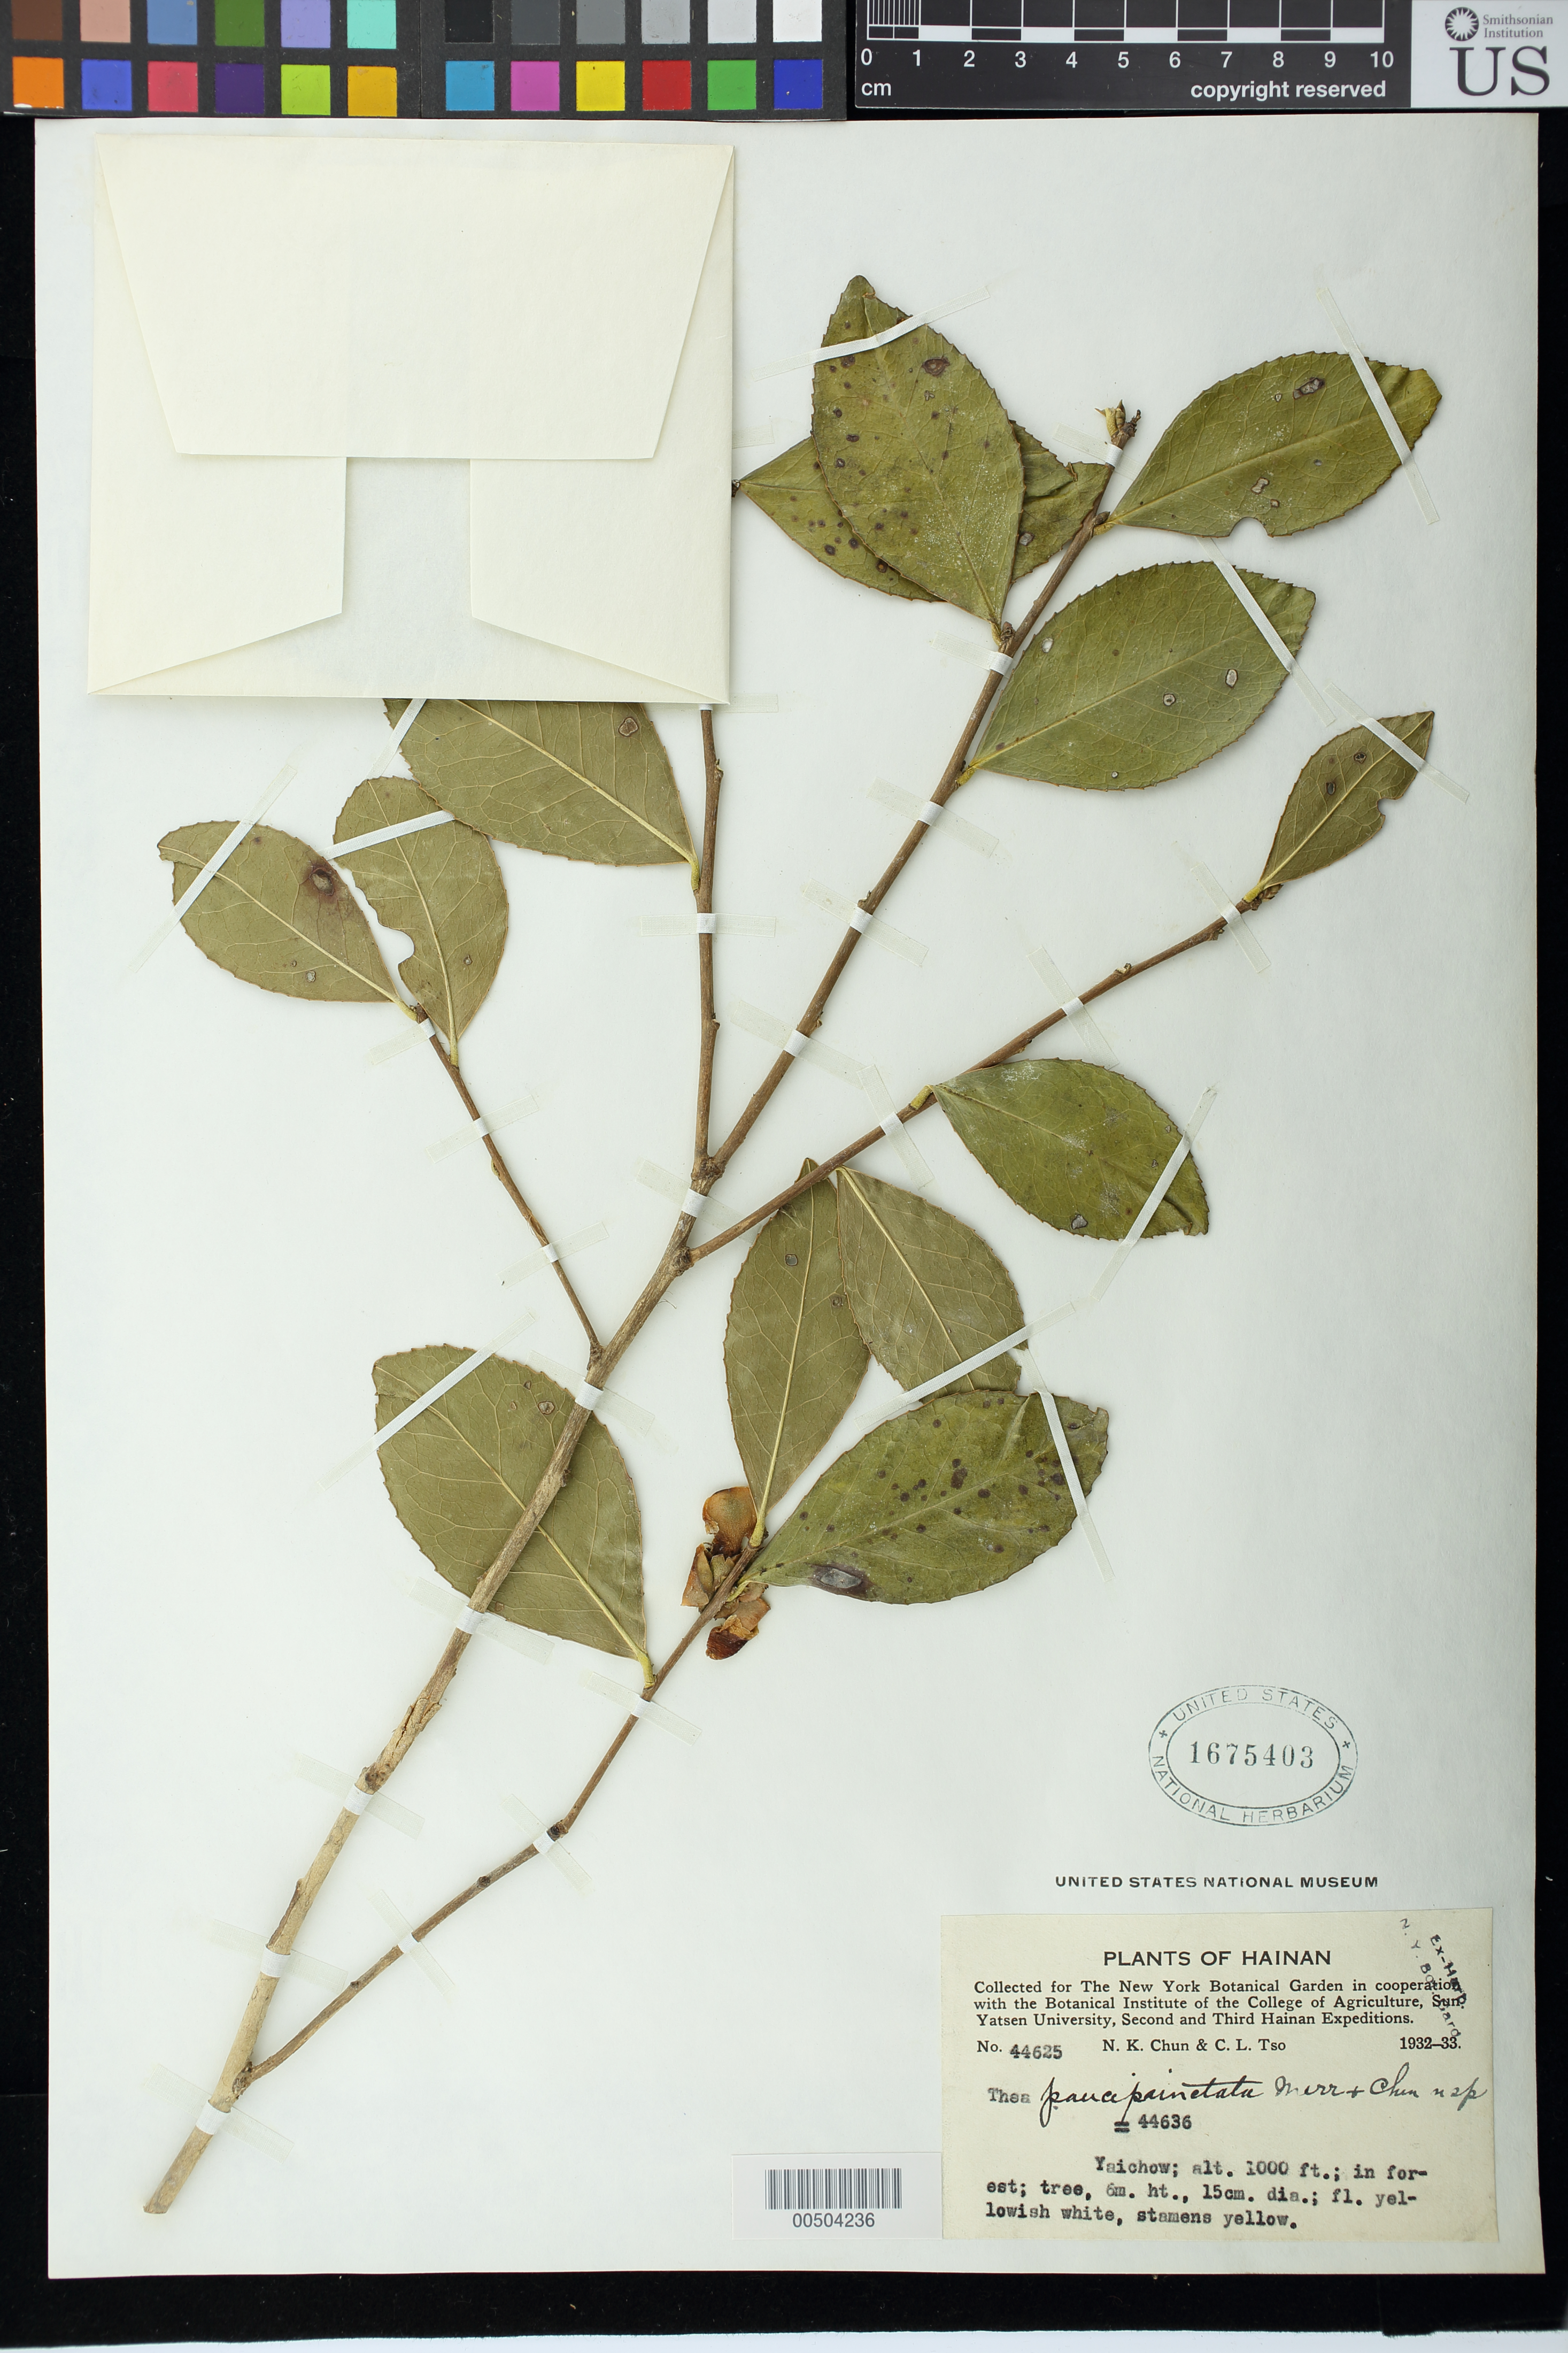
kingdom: Plantae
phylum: Tracheophyta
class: Magnoliopsida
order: Ericales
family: Theaceae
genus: Thea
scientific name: Thea paucipunctata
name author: Merr. & Chun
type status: Isotype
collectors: N. K. Chun & C. Tso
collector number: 44625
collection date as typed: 1932 to -- --- 1933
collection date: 1932/1933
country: China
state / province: Hainan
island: Hainan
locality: Yaichow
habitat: In forest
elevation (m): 305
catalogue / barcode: US 1675403